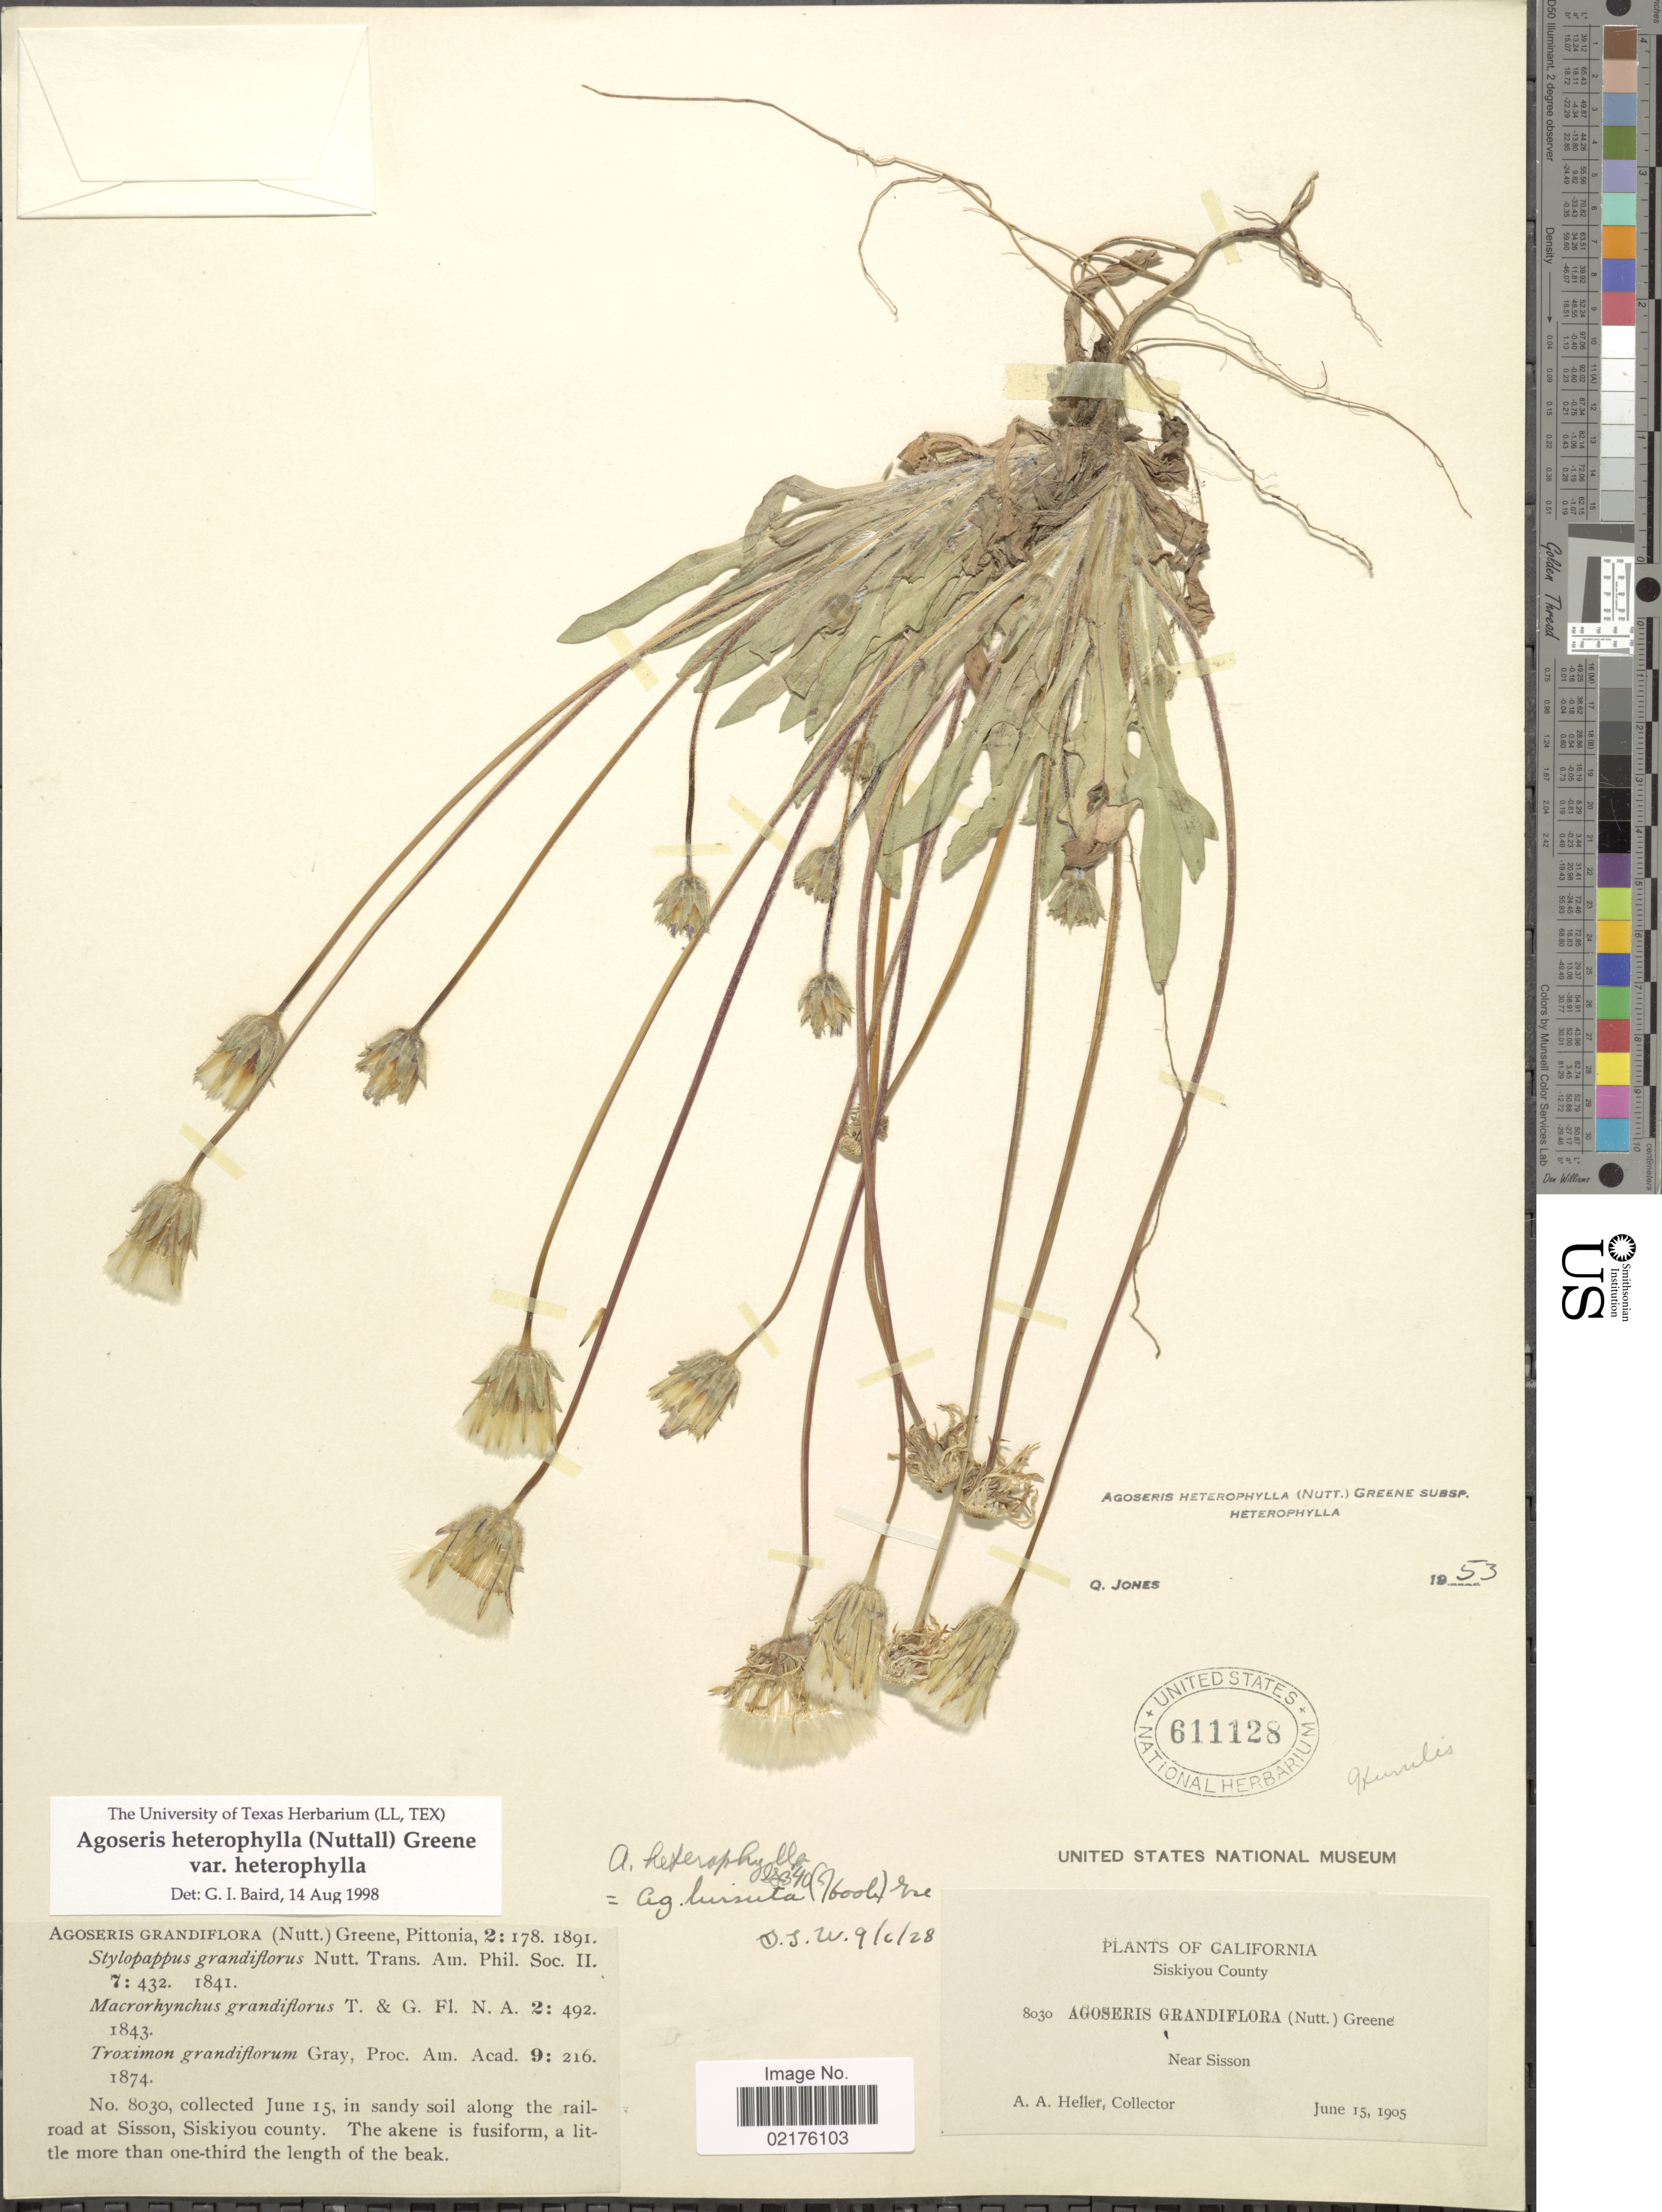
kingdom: Plantae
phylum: Tracheophyta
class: Magnoliopsida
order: Asterales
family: Asteraceae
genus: Agoseris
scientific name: Agoseris heterophylla subsp. heterophylla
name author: (Nutt.) Greene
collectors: A. A. Heller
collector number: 8030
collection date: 1905-06-15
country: United States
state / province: California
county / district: Siskiyou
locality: Siskiyou County, Near Sisson, In sandy soil along the railroad at Sisson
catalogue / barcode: US 611128